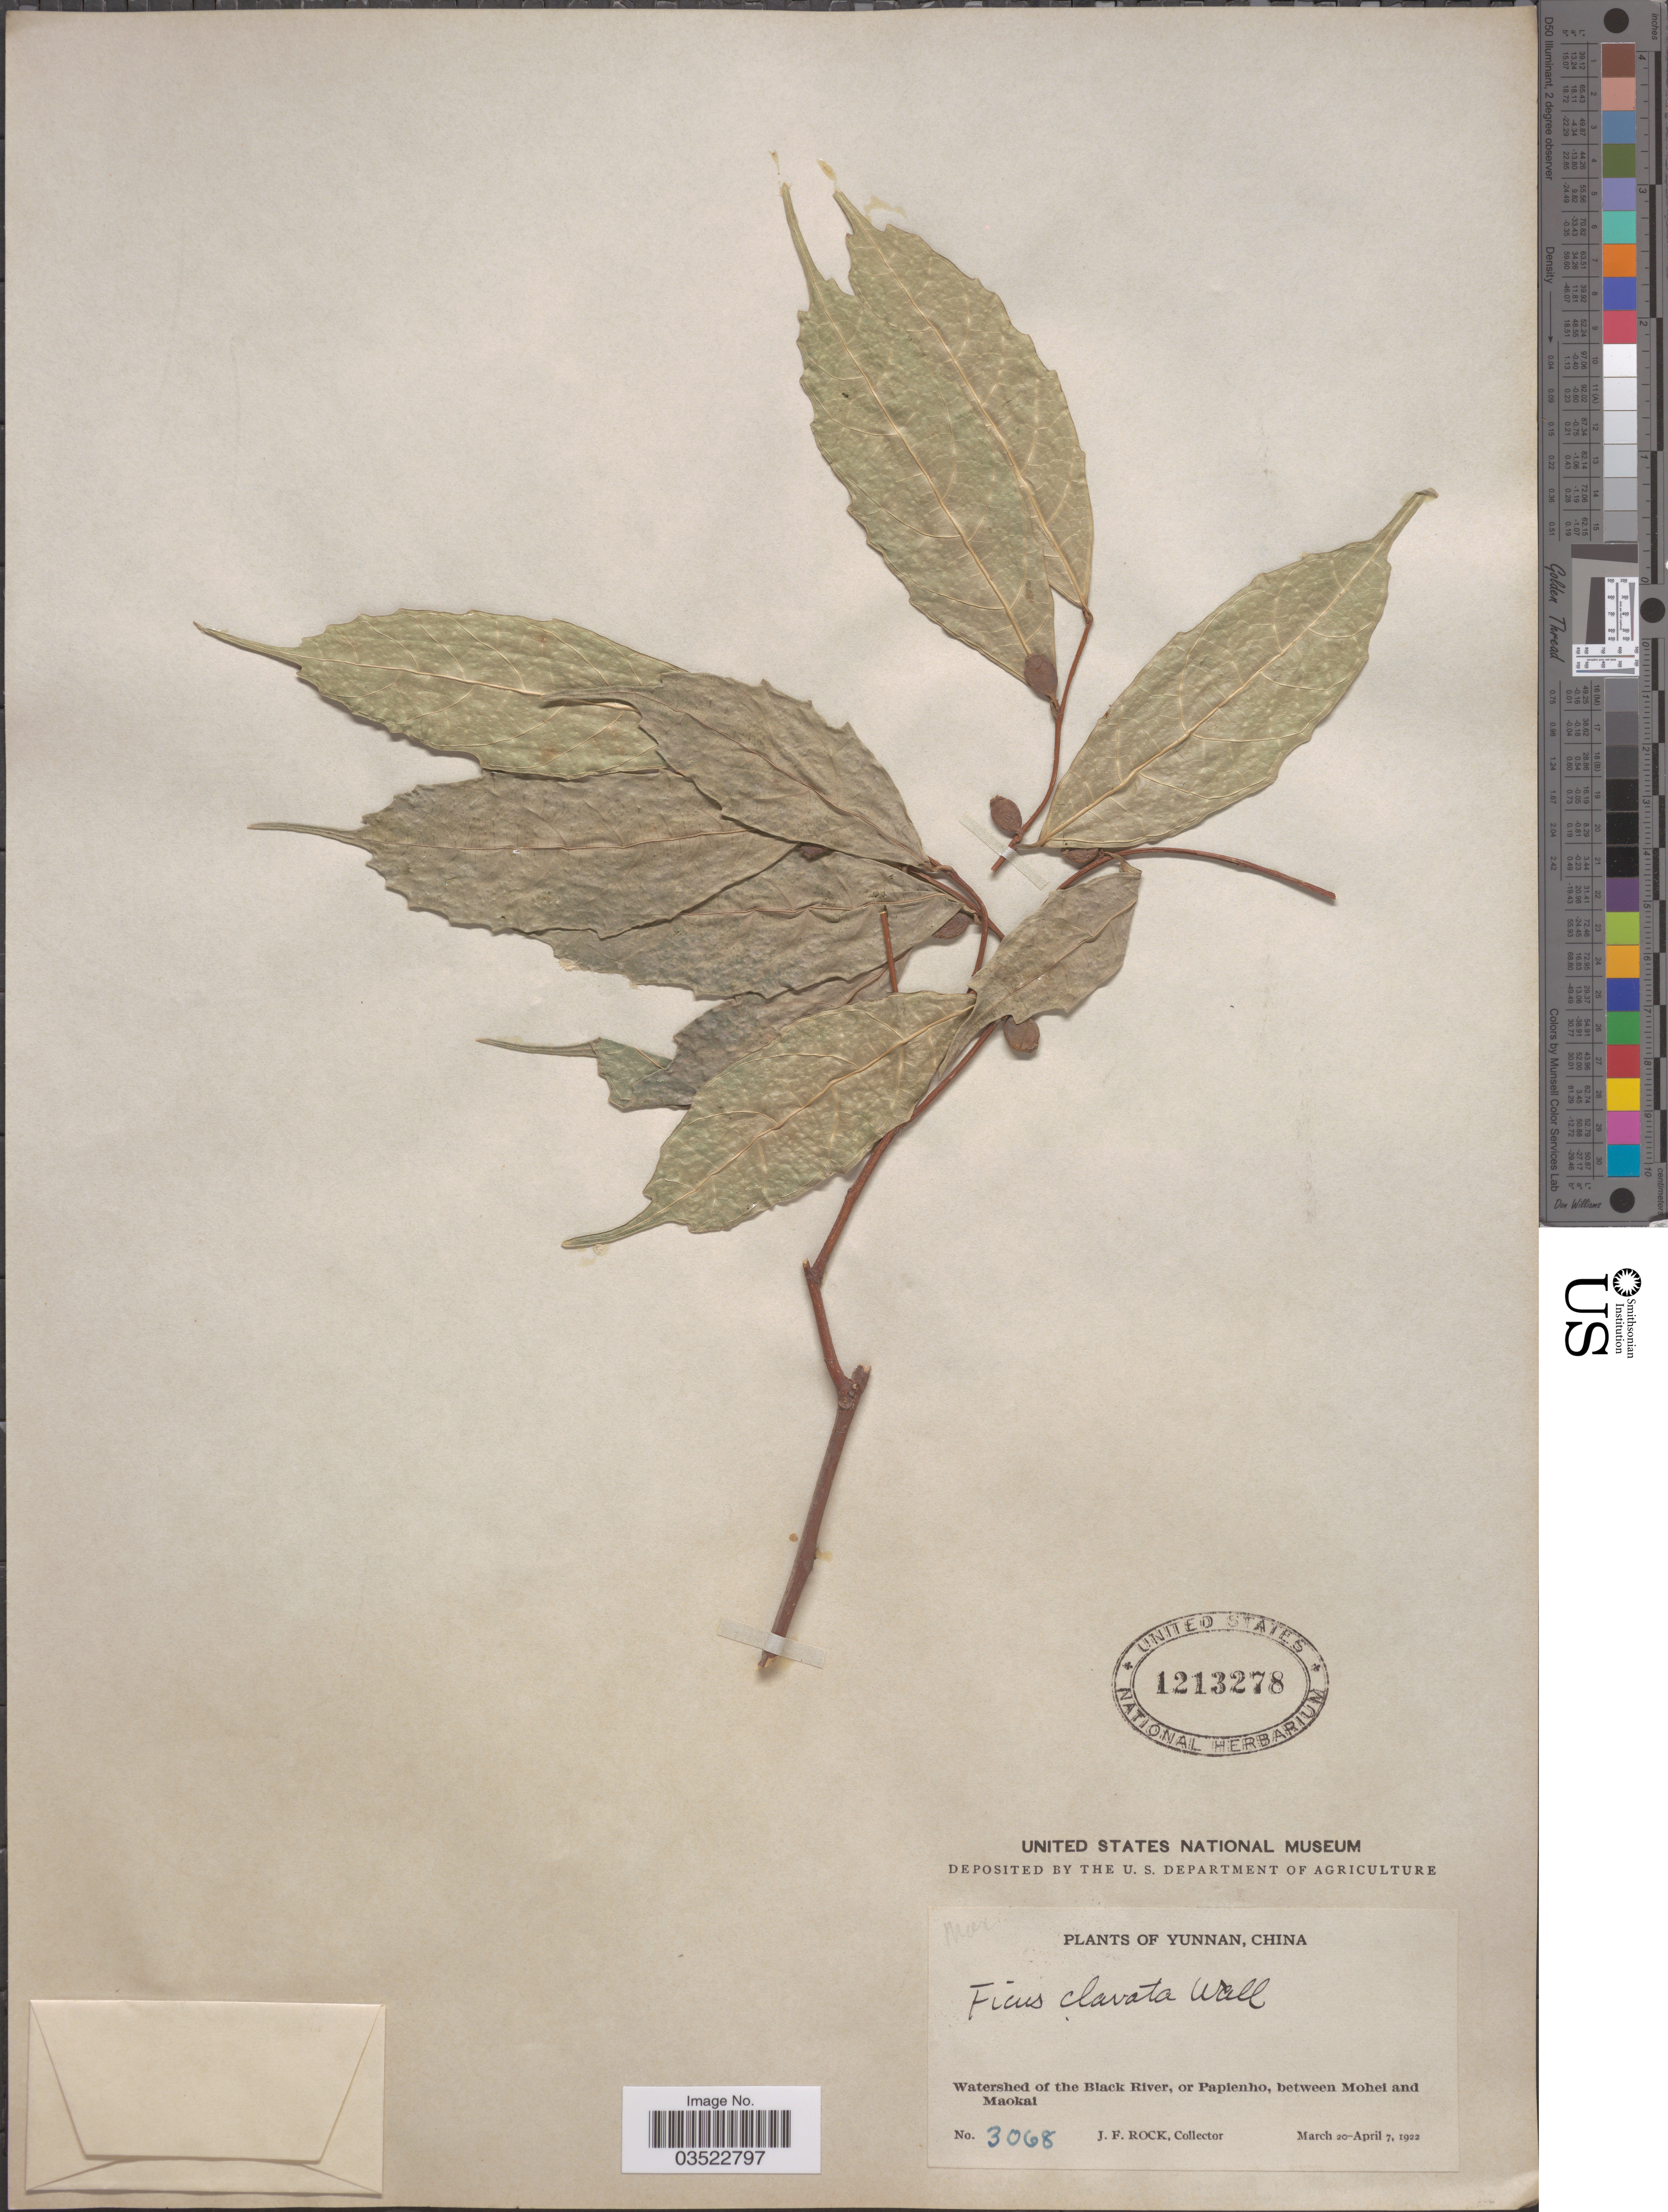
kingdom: Plantae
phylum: Tracheophyta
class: Magnoliopsida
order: Rosales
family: Moraceae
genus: Ficus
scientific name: Ficus subincisa var. subincisa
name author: Buch.-Ham. ex Sm.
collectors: J. Rock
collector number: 3068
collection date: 1922-03-20/1922-04-07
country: China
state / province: Yunnan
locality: Watershed of the Black River, or Papienho, between Mohei and Maokai.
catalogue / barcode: US 1213278